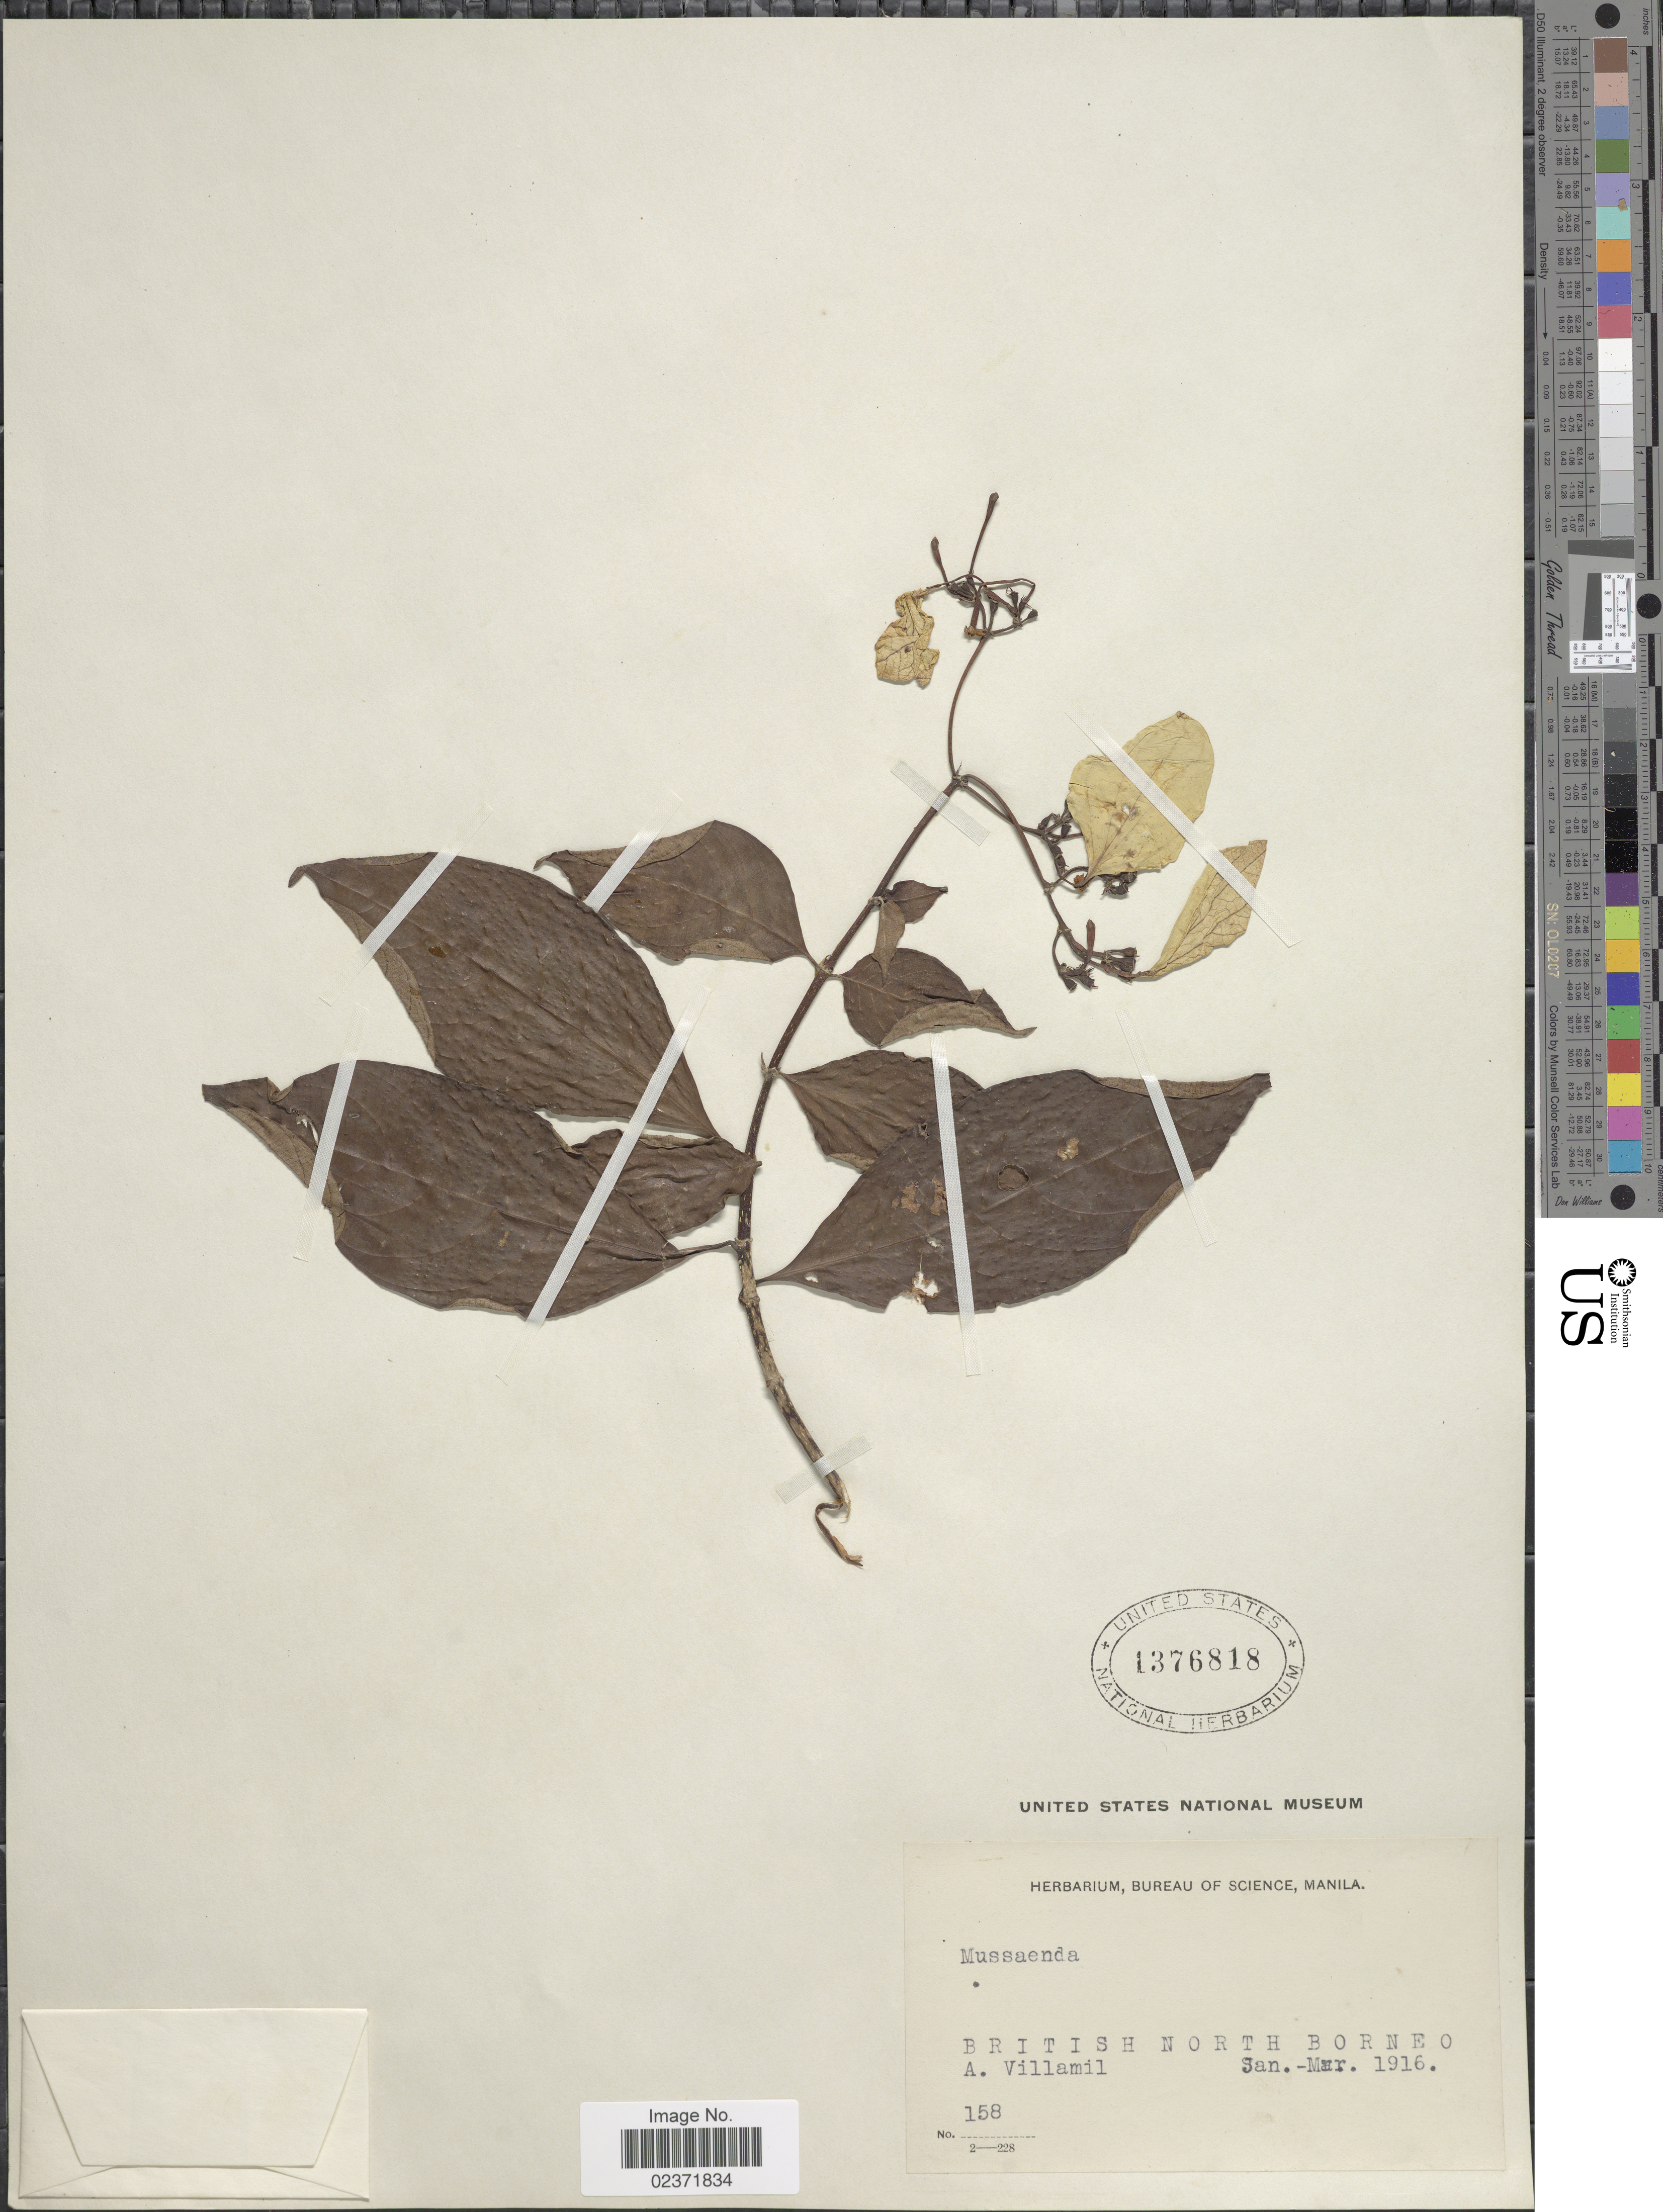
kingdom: Plantae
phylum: Tracheophyta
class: Magnoliopsida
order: Gentianales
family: Rubiaceae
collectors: A. Villamil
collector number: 158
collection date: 1916-01/1916-03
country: Malaysia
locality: British North Borneo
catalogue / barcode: US 1376818